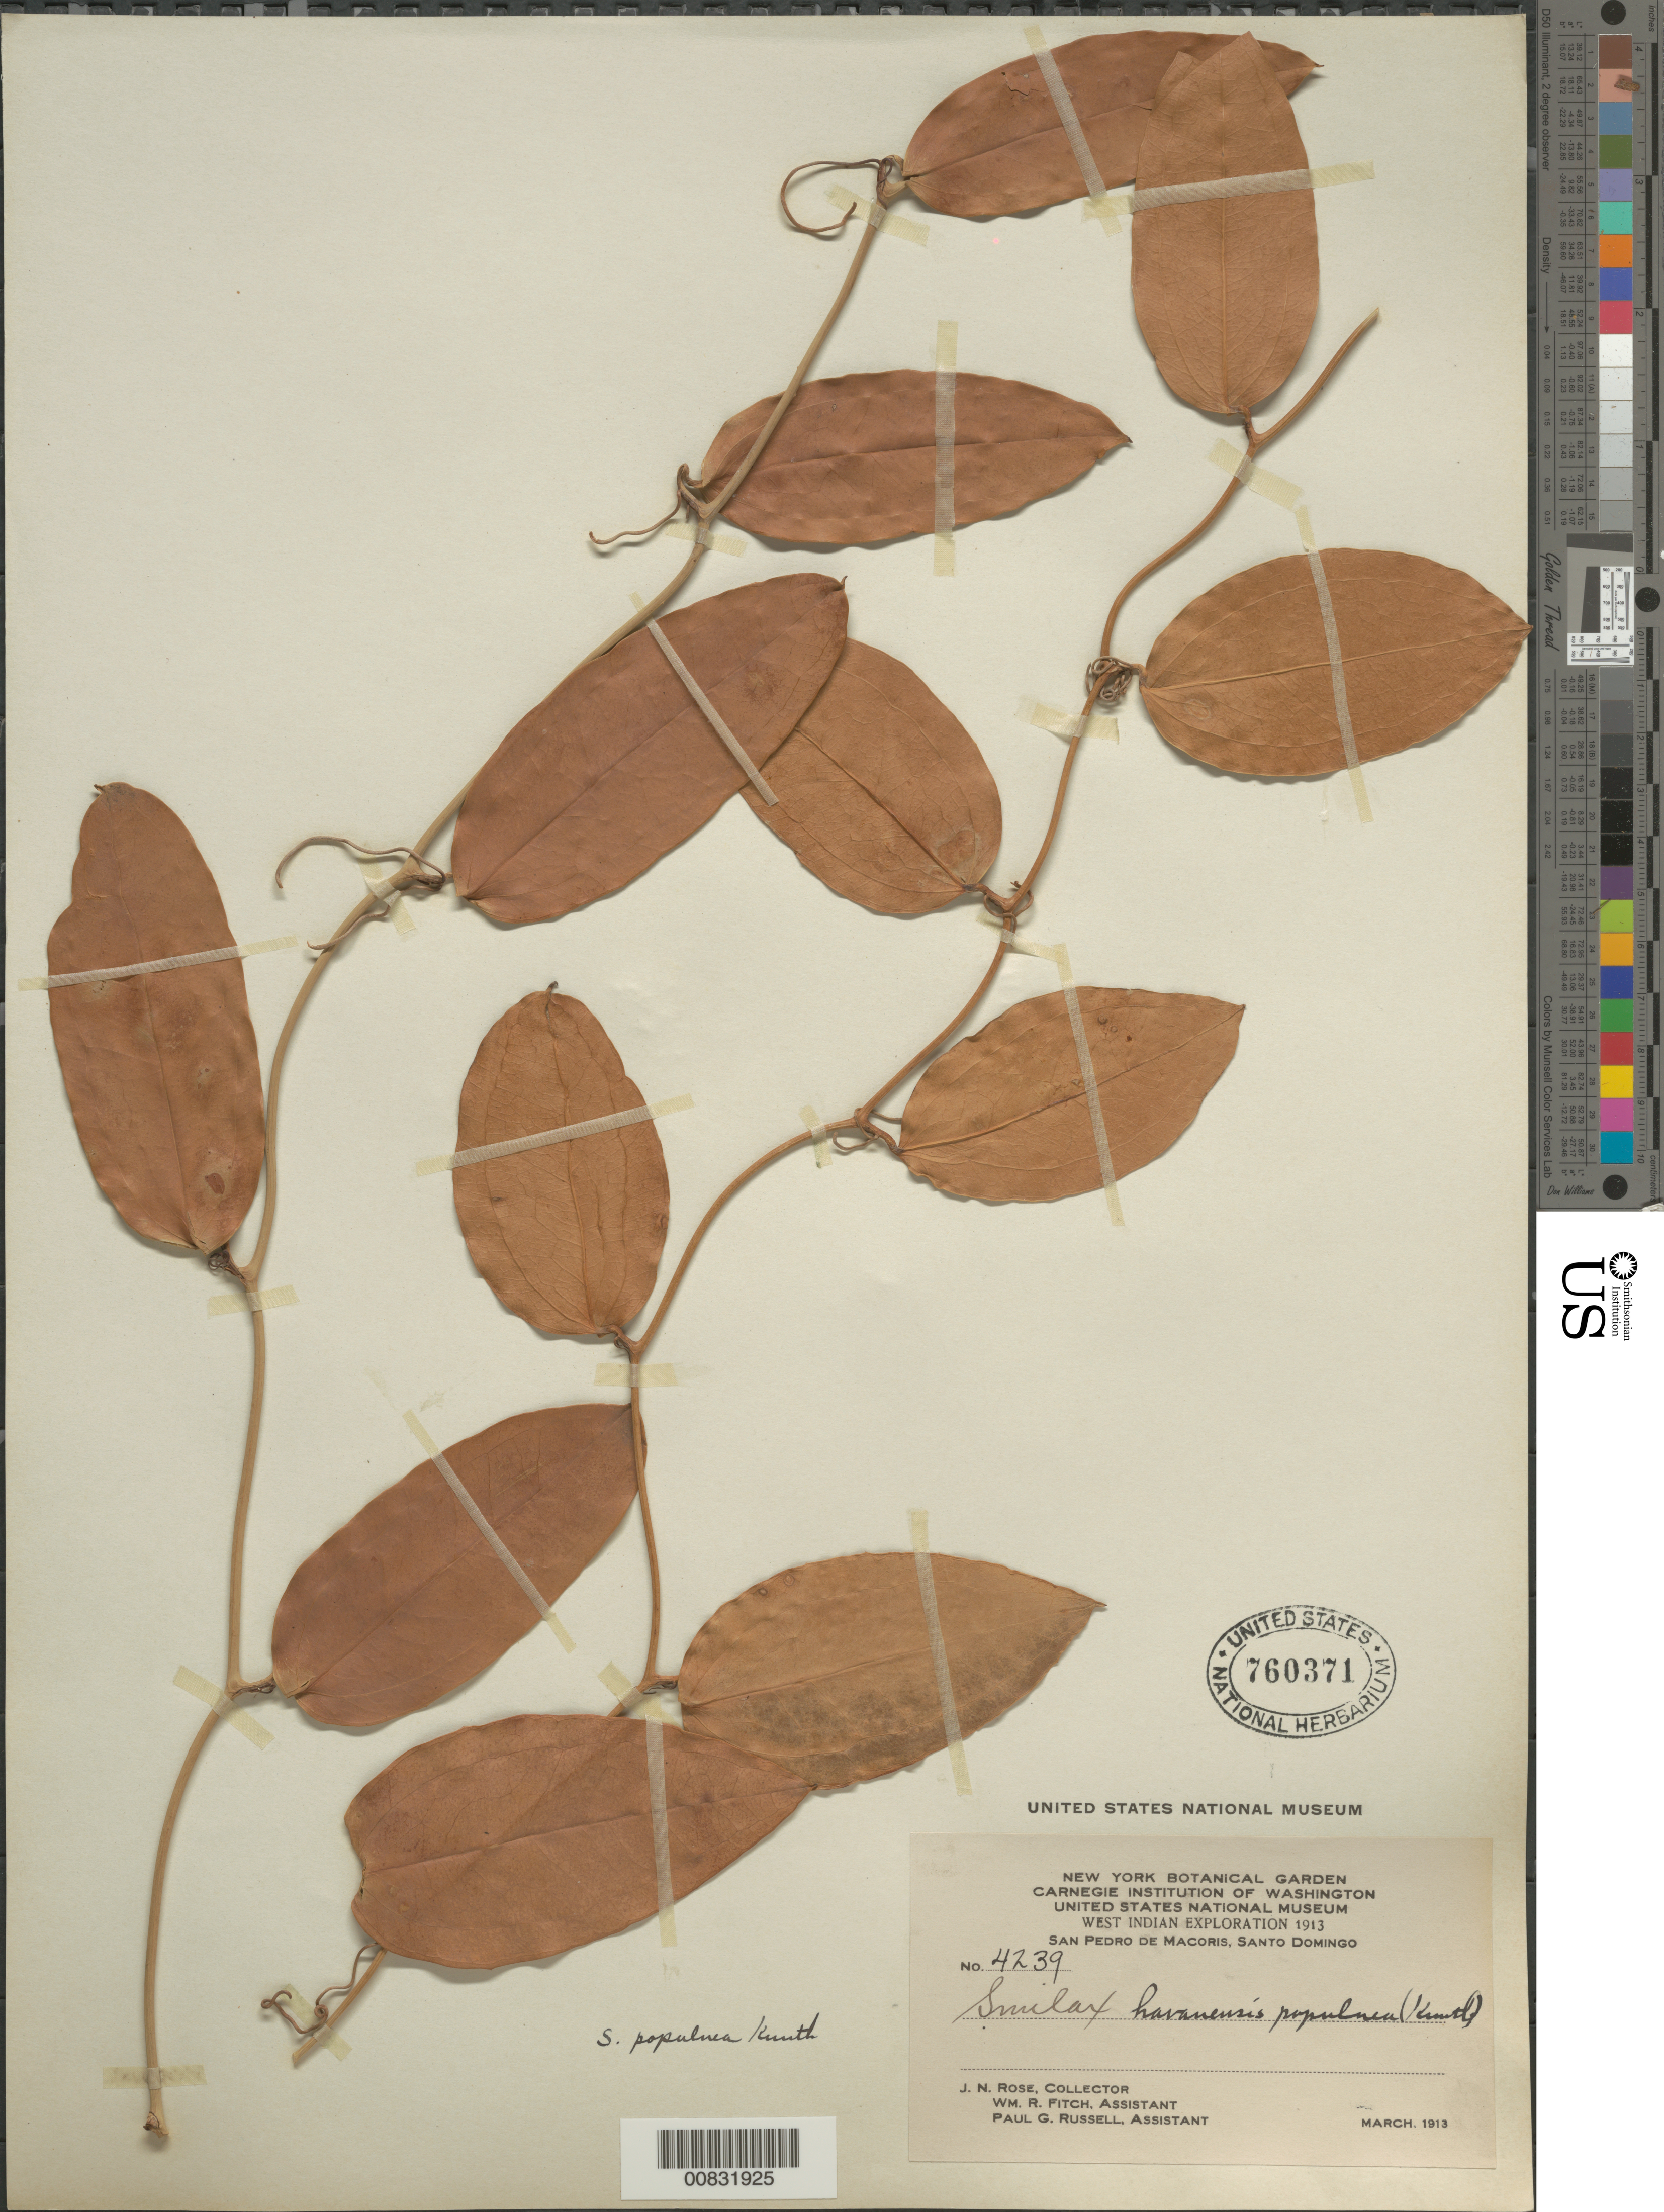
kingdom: Plantae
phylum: Tracheophyta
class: Liliopsida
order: Liliales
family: Smilacaceae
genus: Smilax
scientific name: Smilax populnea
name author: Kunth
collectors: J. N. Rose, W. R. Fitch & P. G. Russell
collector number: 4239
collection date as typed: Mar 1913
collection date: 1913-03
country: Dominican Republic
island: Hispaniola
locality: San Pedro de Macoris, Santo Domingo.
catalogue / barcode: US 760371